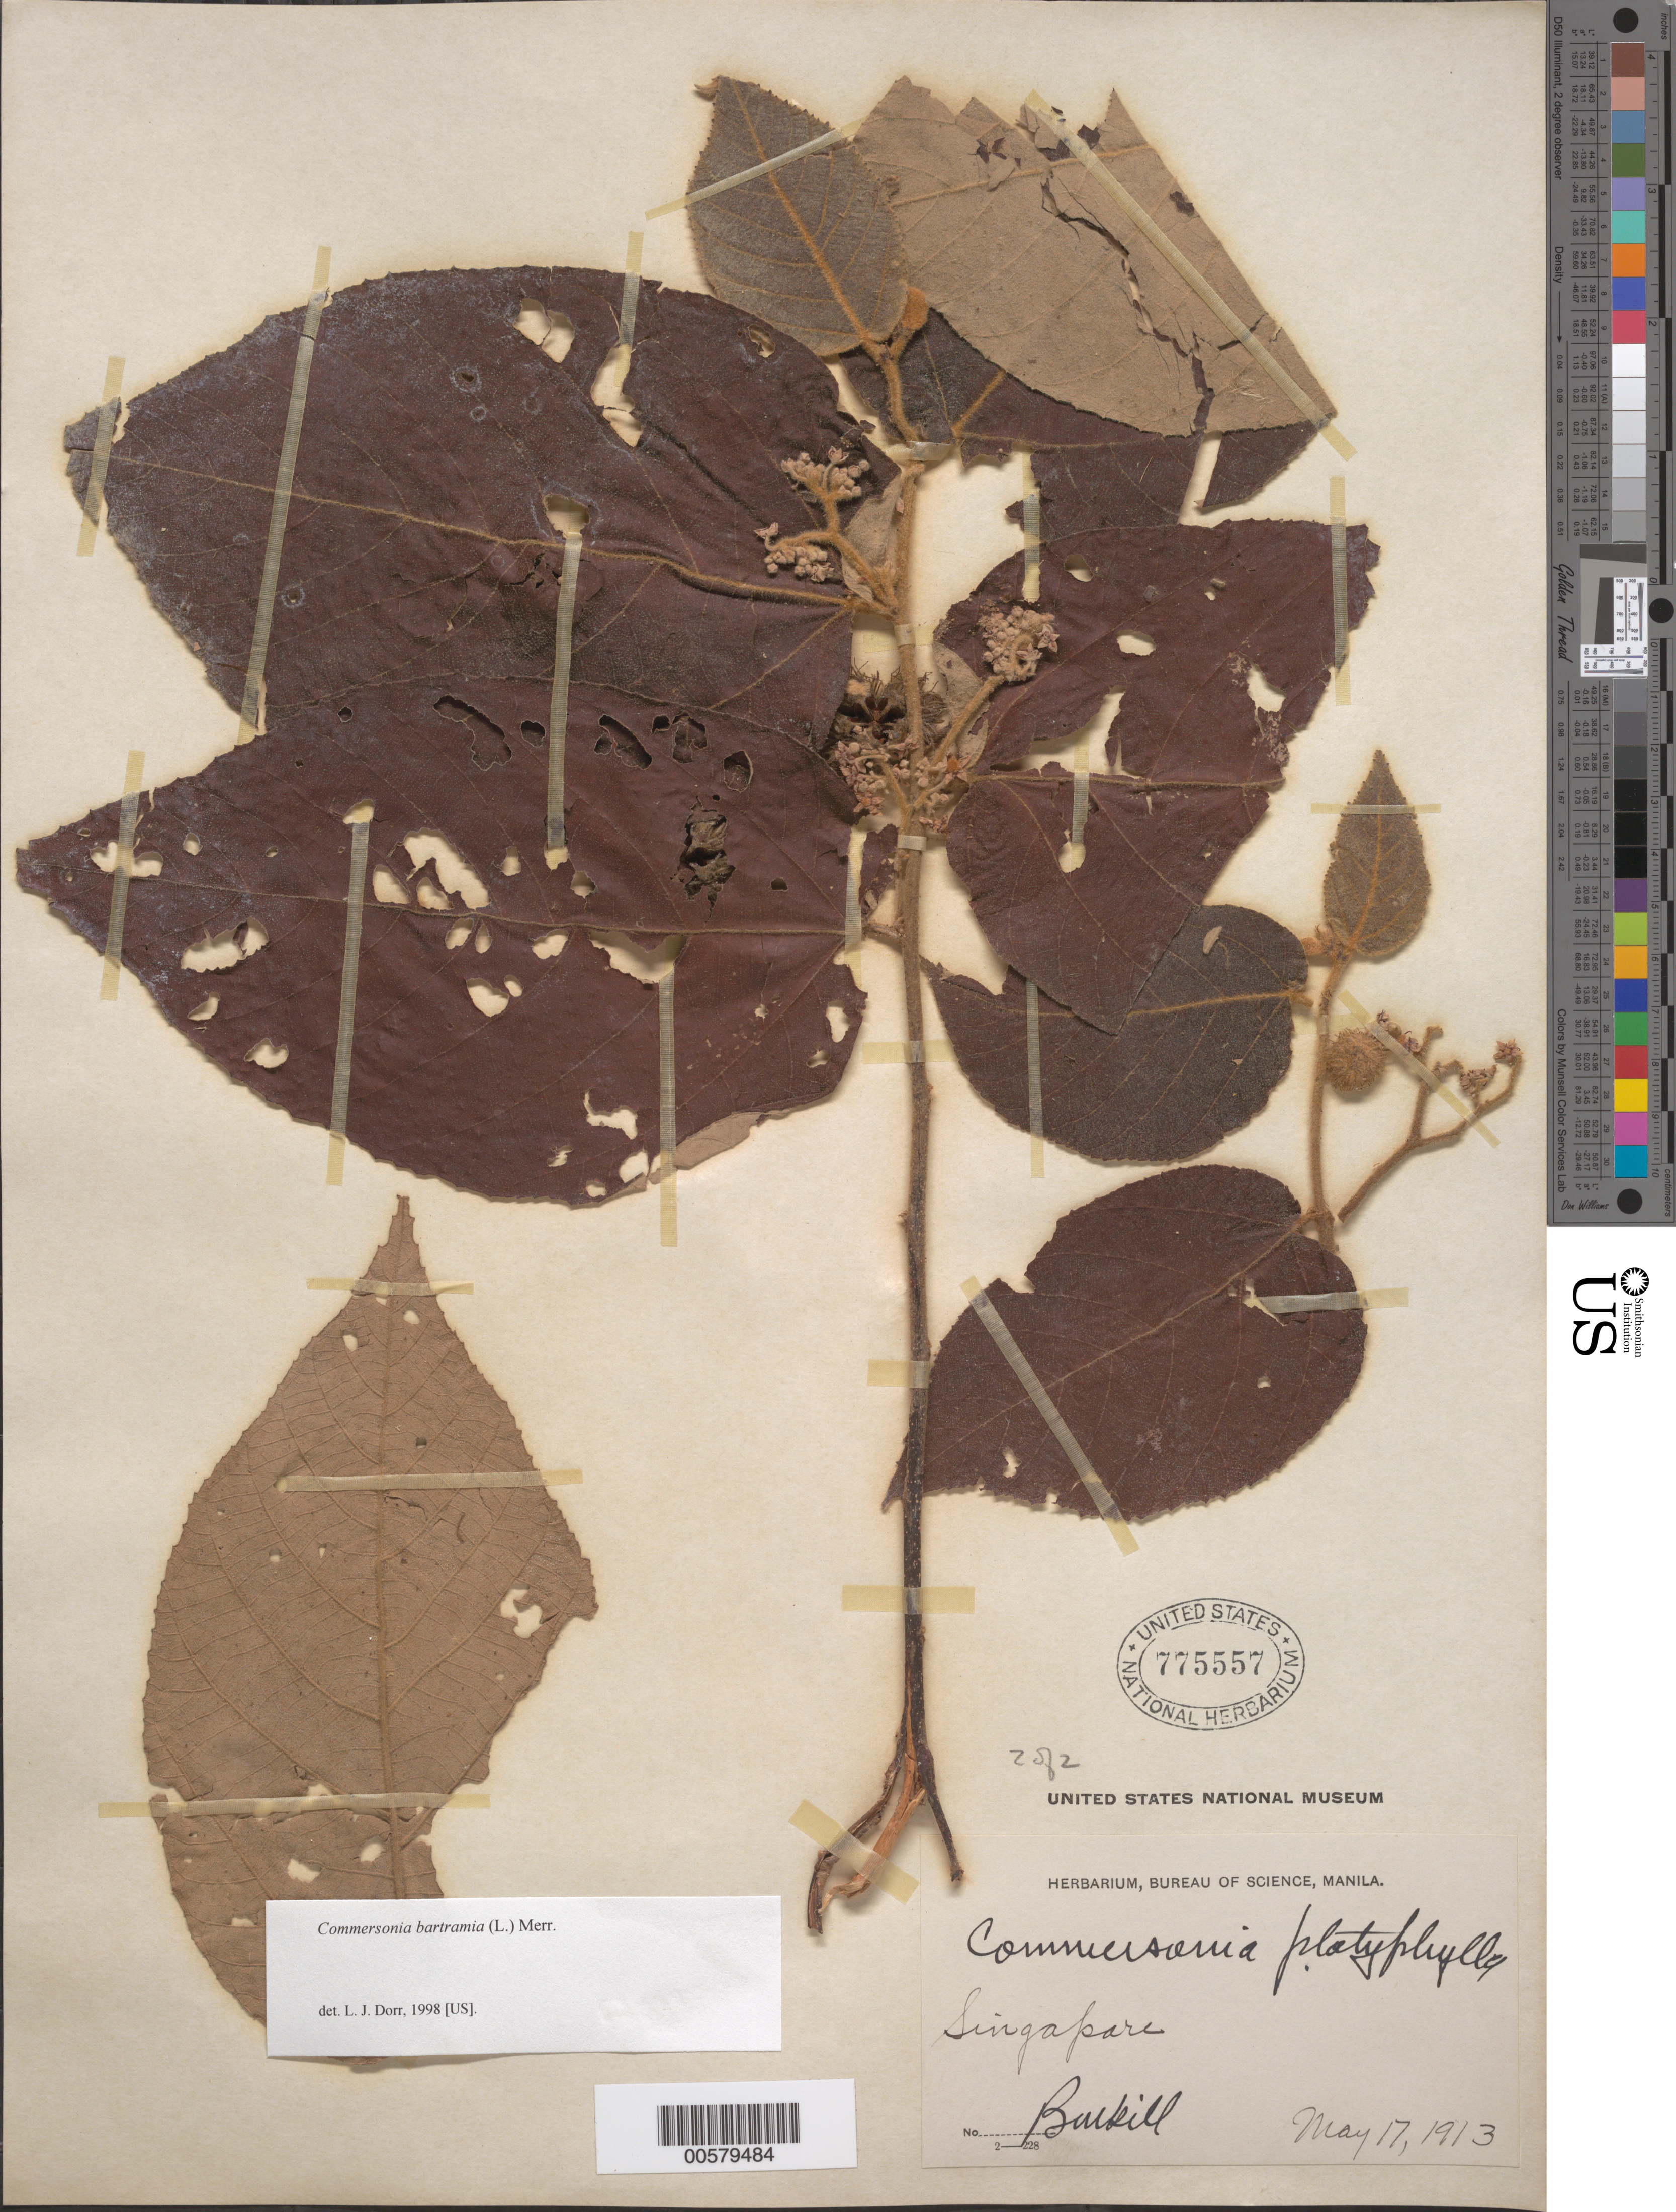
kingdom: Plantae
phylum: Tracheophyta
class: Magnoliopsida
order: Malvales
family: Malvaceae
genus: Commersonia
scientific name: Commersonia bartramia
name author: (L.) Merr.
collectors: I. H. Burkill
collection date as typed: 17 May 1913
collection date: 1913-05-17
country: Singapore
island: Singapore Island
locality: Singapore [Malay Peninsula]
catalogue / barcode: US 775557